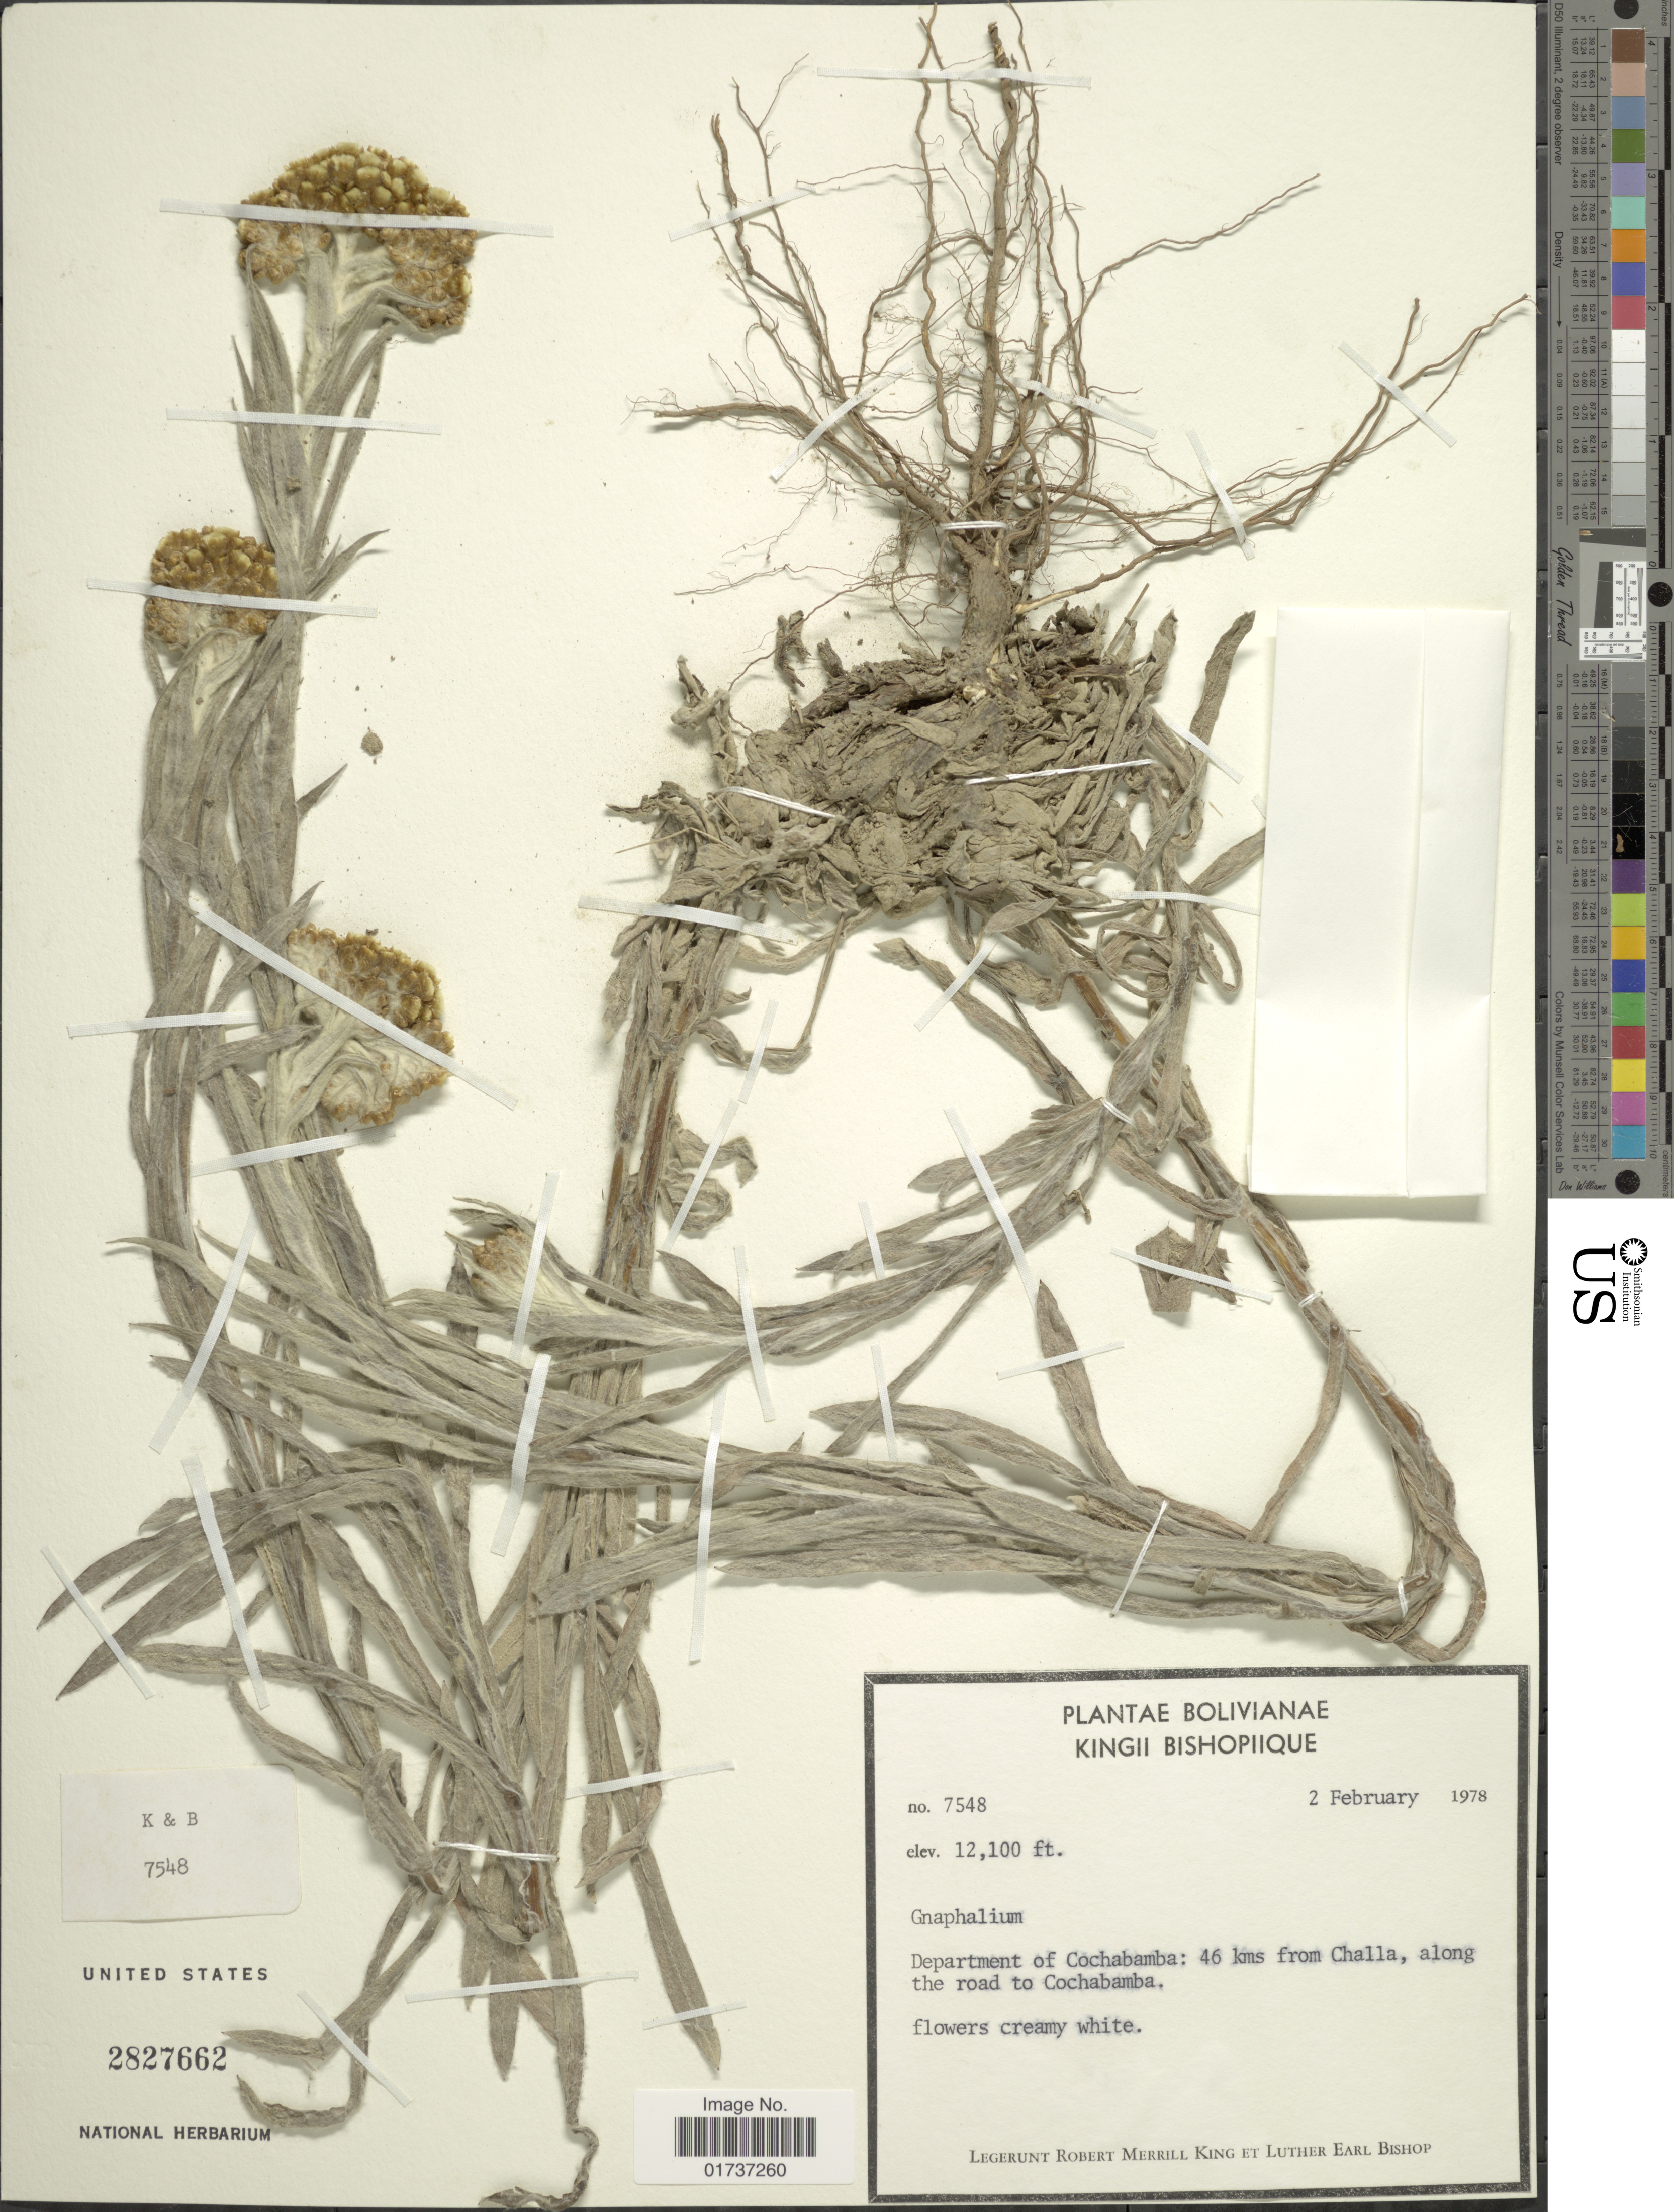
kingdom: Plantae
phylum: Tracheophyta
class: Magnoliopsida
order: Asterales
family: Asteraceae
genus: Gnaphalium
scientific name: Gnaphalium sp.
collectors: R. M. King & L. E. Bishop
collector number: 7548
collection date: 1978-02-02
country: Bolivia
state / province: Cochabamba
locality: Department of Cochabamba: 46 kms from Challa, along the road to Cochabamba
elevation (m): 3688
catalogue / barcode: US 2827662